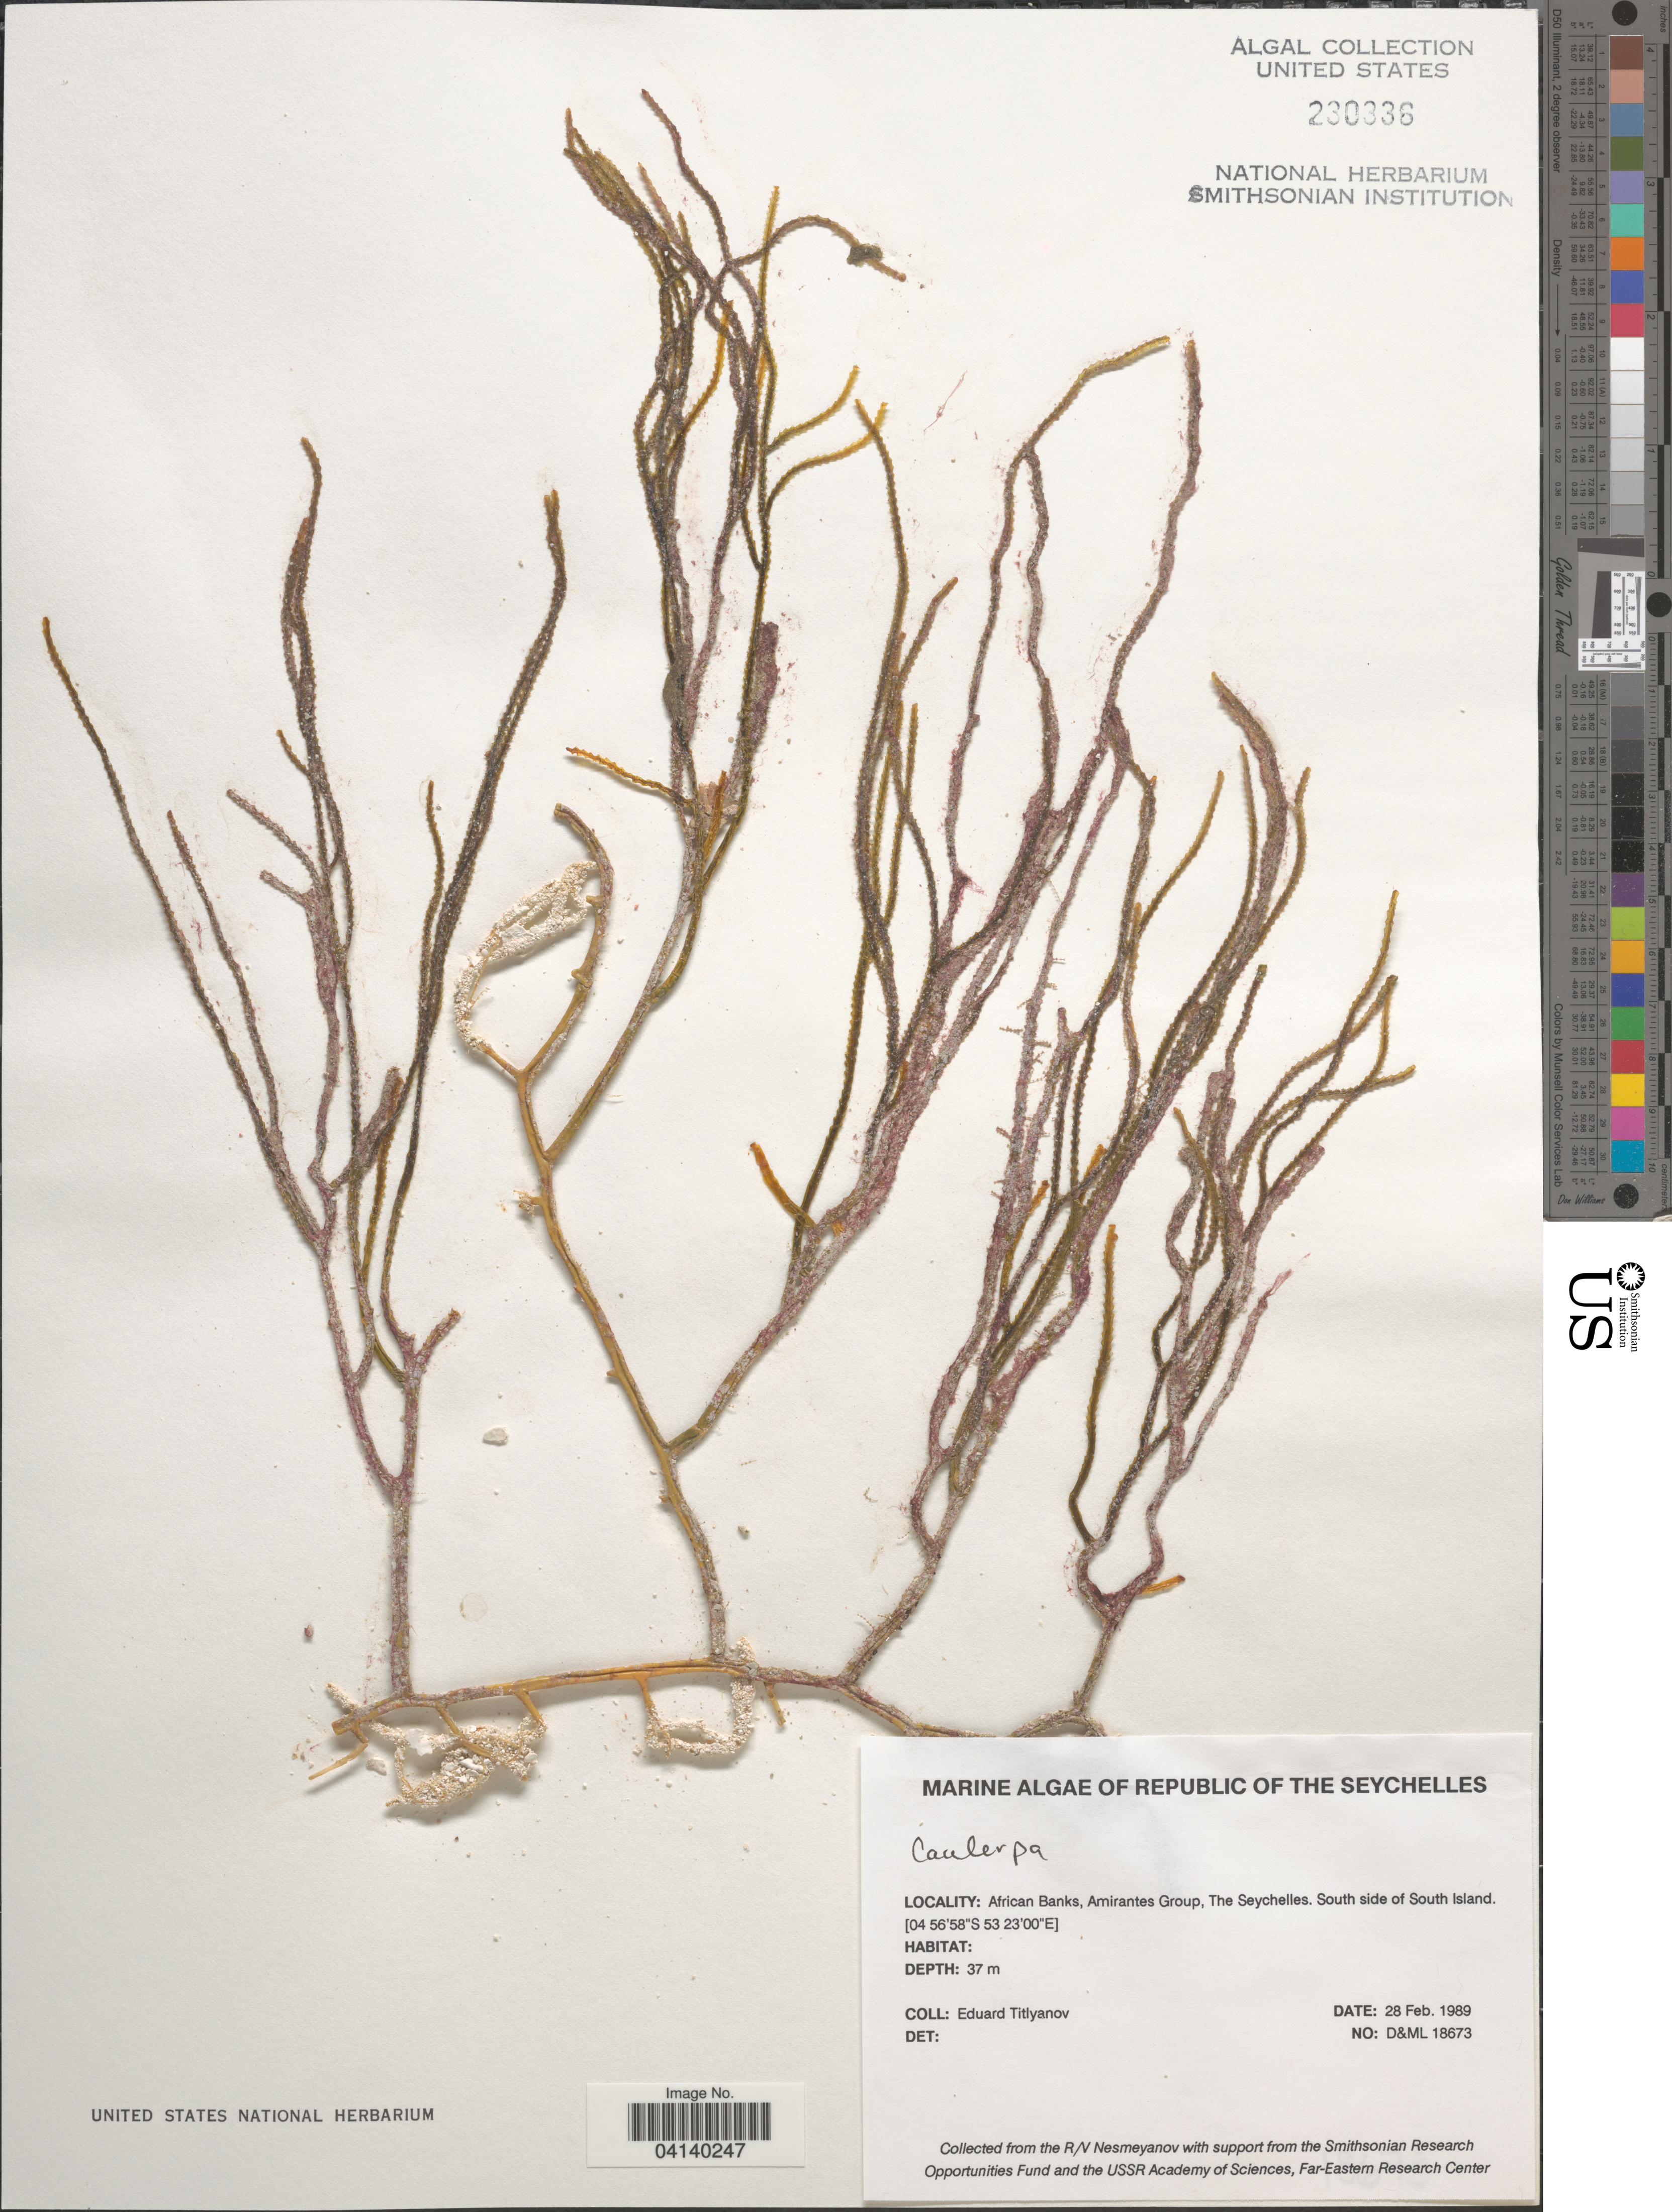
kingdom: Plantae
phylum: Chlorophyta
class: Ulvophyceae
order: Bryopsidales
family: Caulerpaceae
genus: Caulerpa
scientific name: Caulerpa sp.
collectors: E. Titlyanov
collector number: D&ML18673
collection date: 1989-02-28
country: Seychelles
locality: Republic of the Seychelles. African Banks, Amirantes Group. South side of South Island.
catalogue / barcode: US 230336